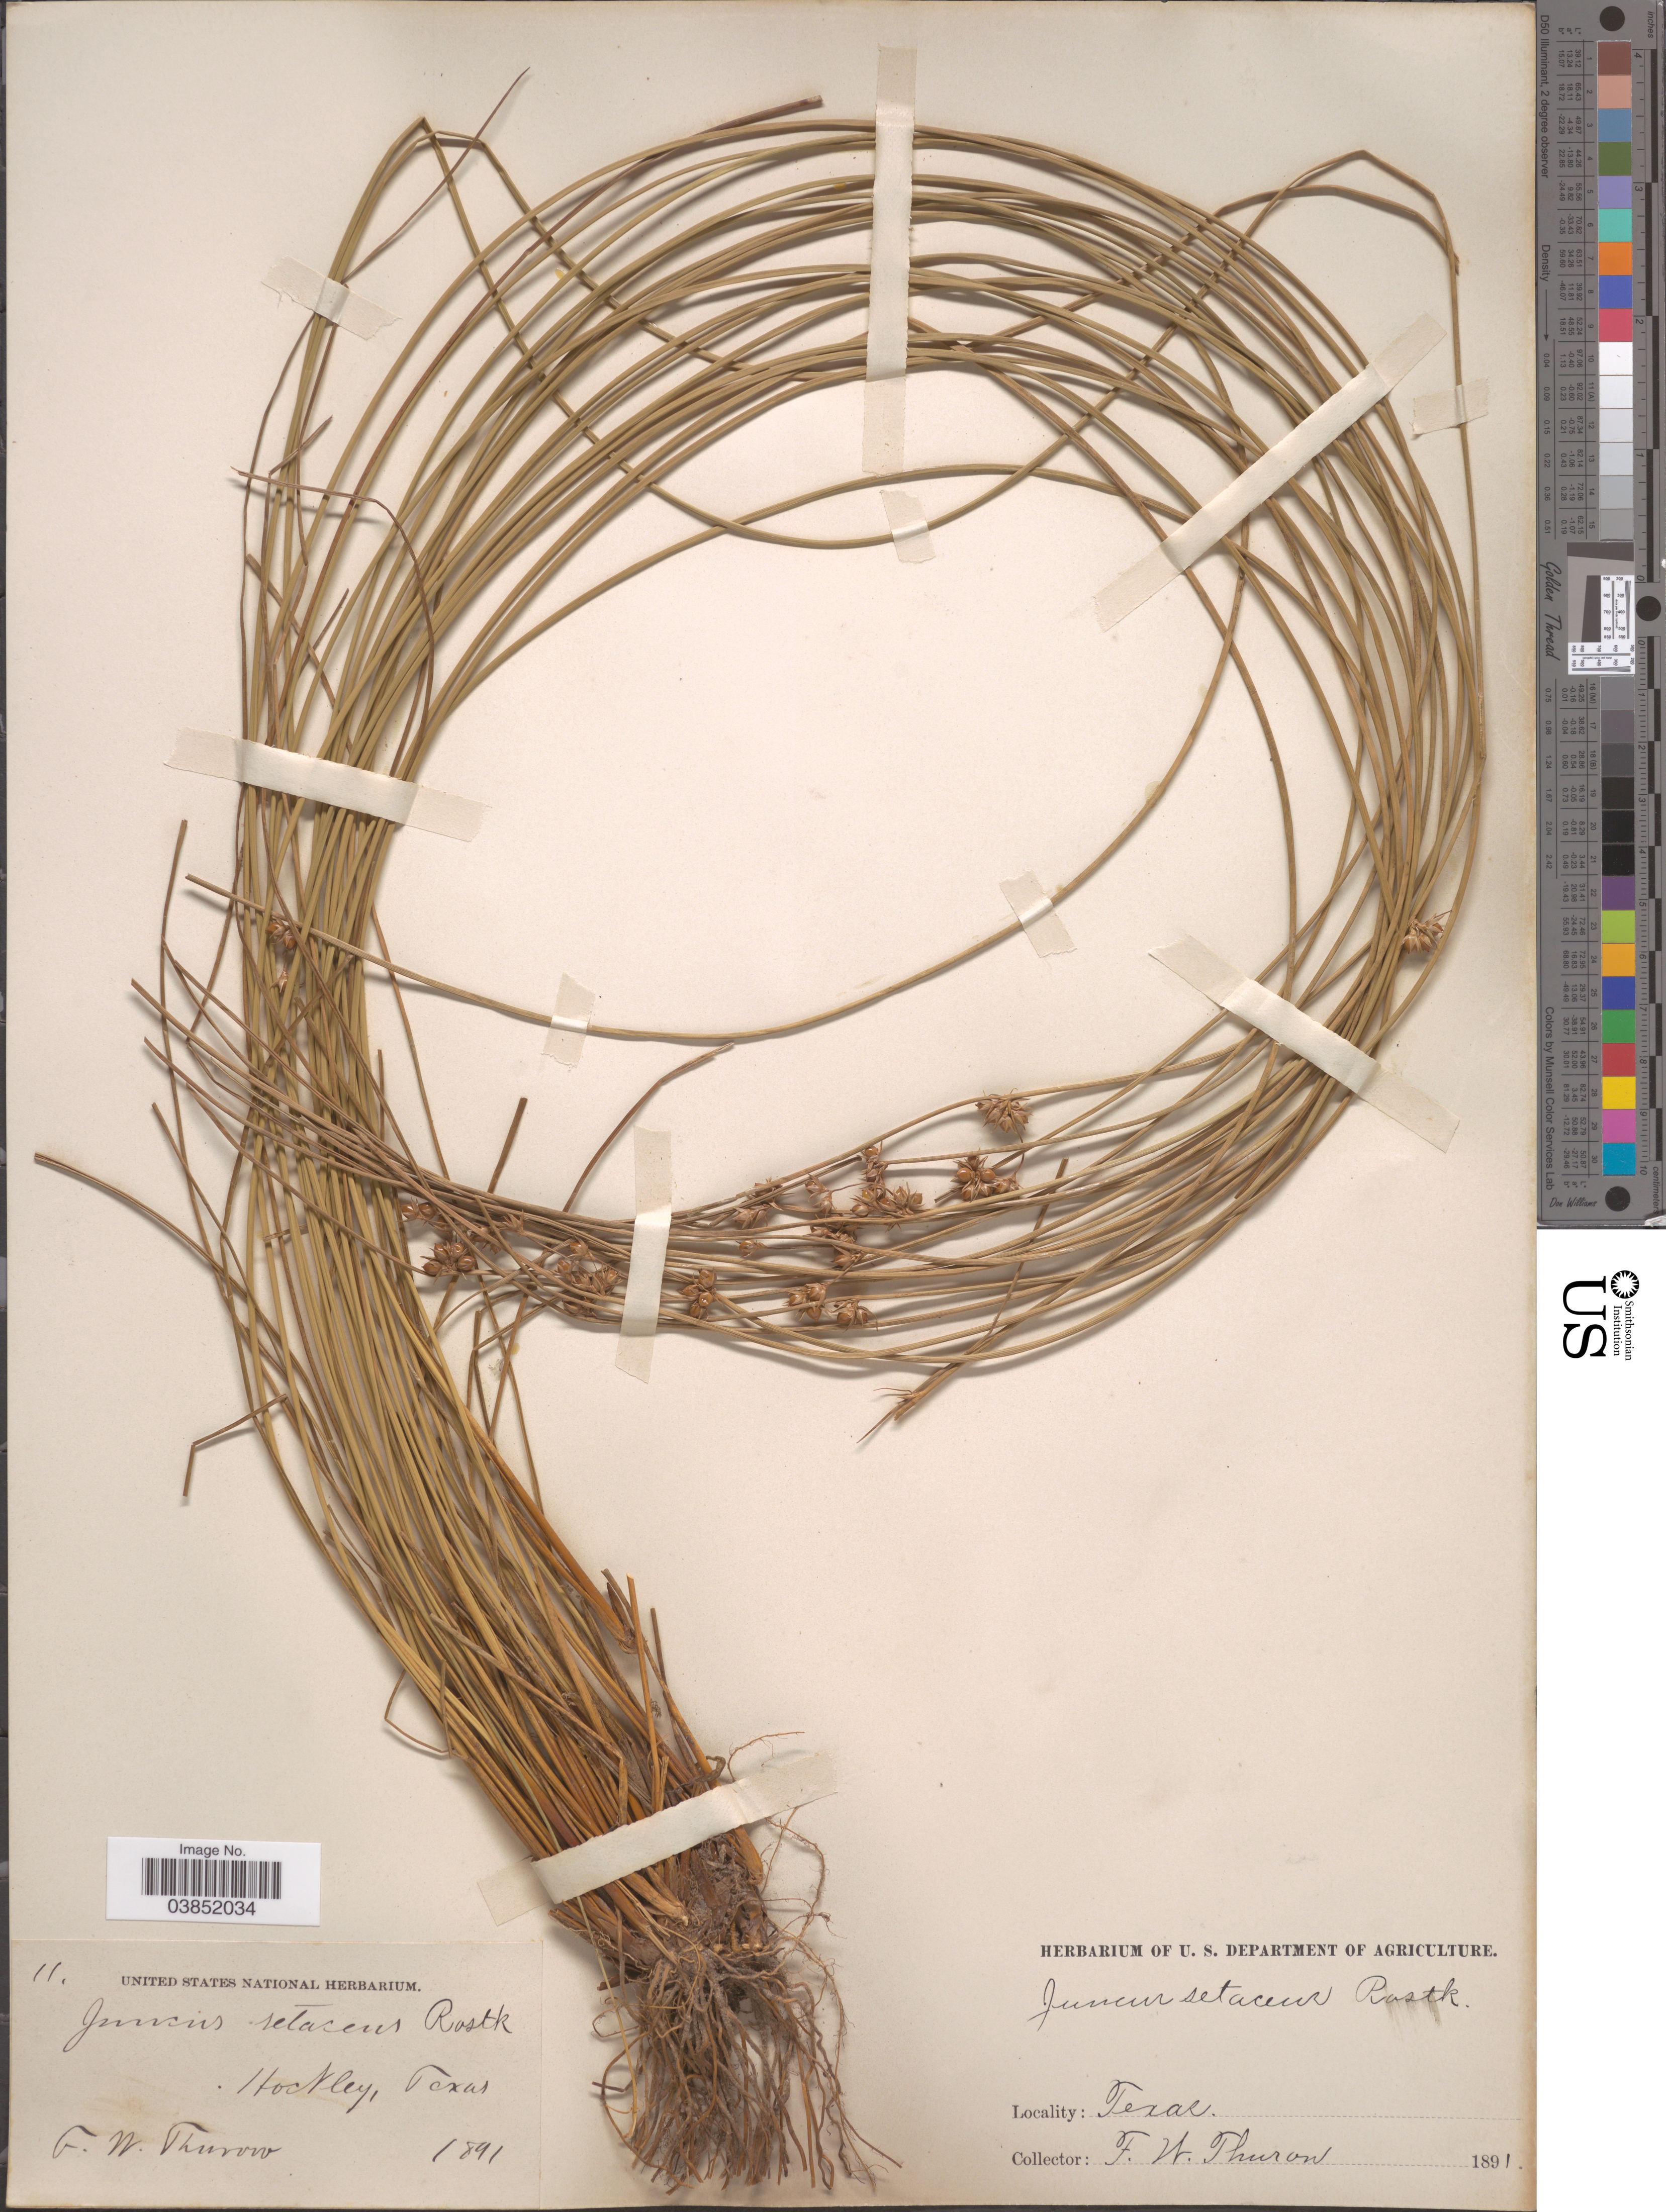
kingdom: Plantae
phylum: Tracheophyta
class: Liliopsida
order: Poales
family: Juncaceae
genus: Juncus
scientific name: Juncus coriaceus Mack.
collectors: F. Thuron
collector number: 11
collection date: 1891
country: United States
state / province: Texas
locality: Hockley.